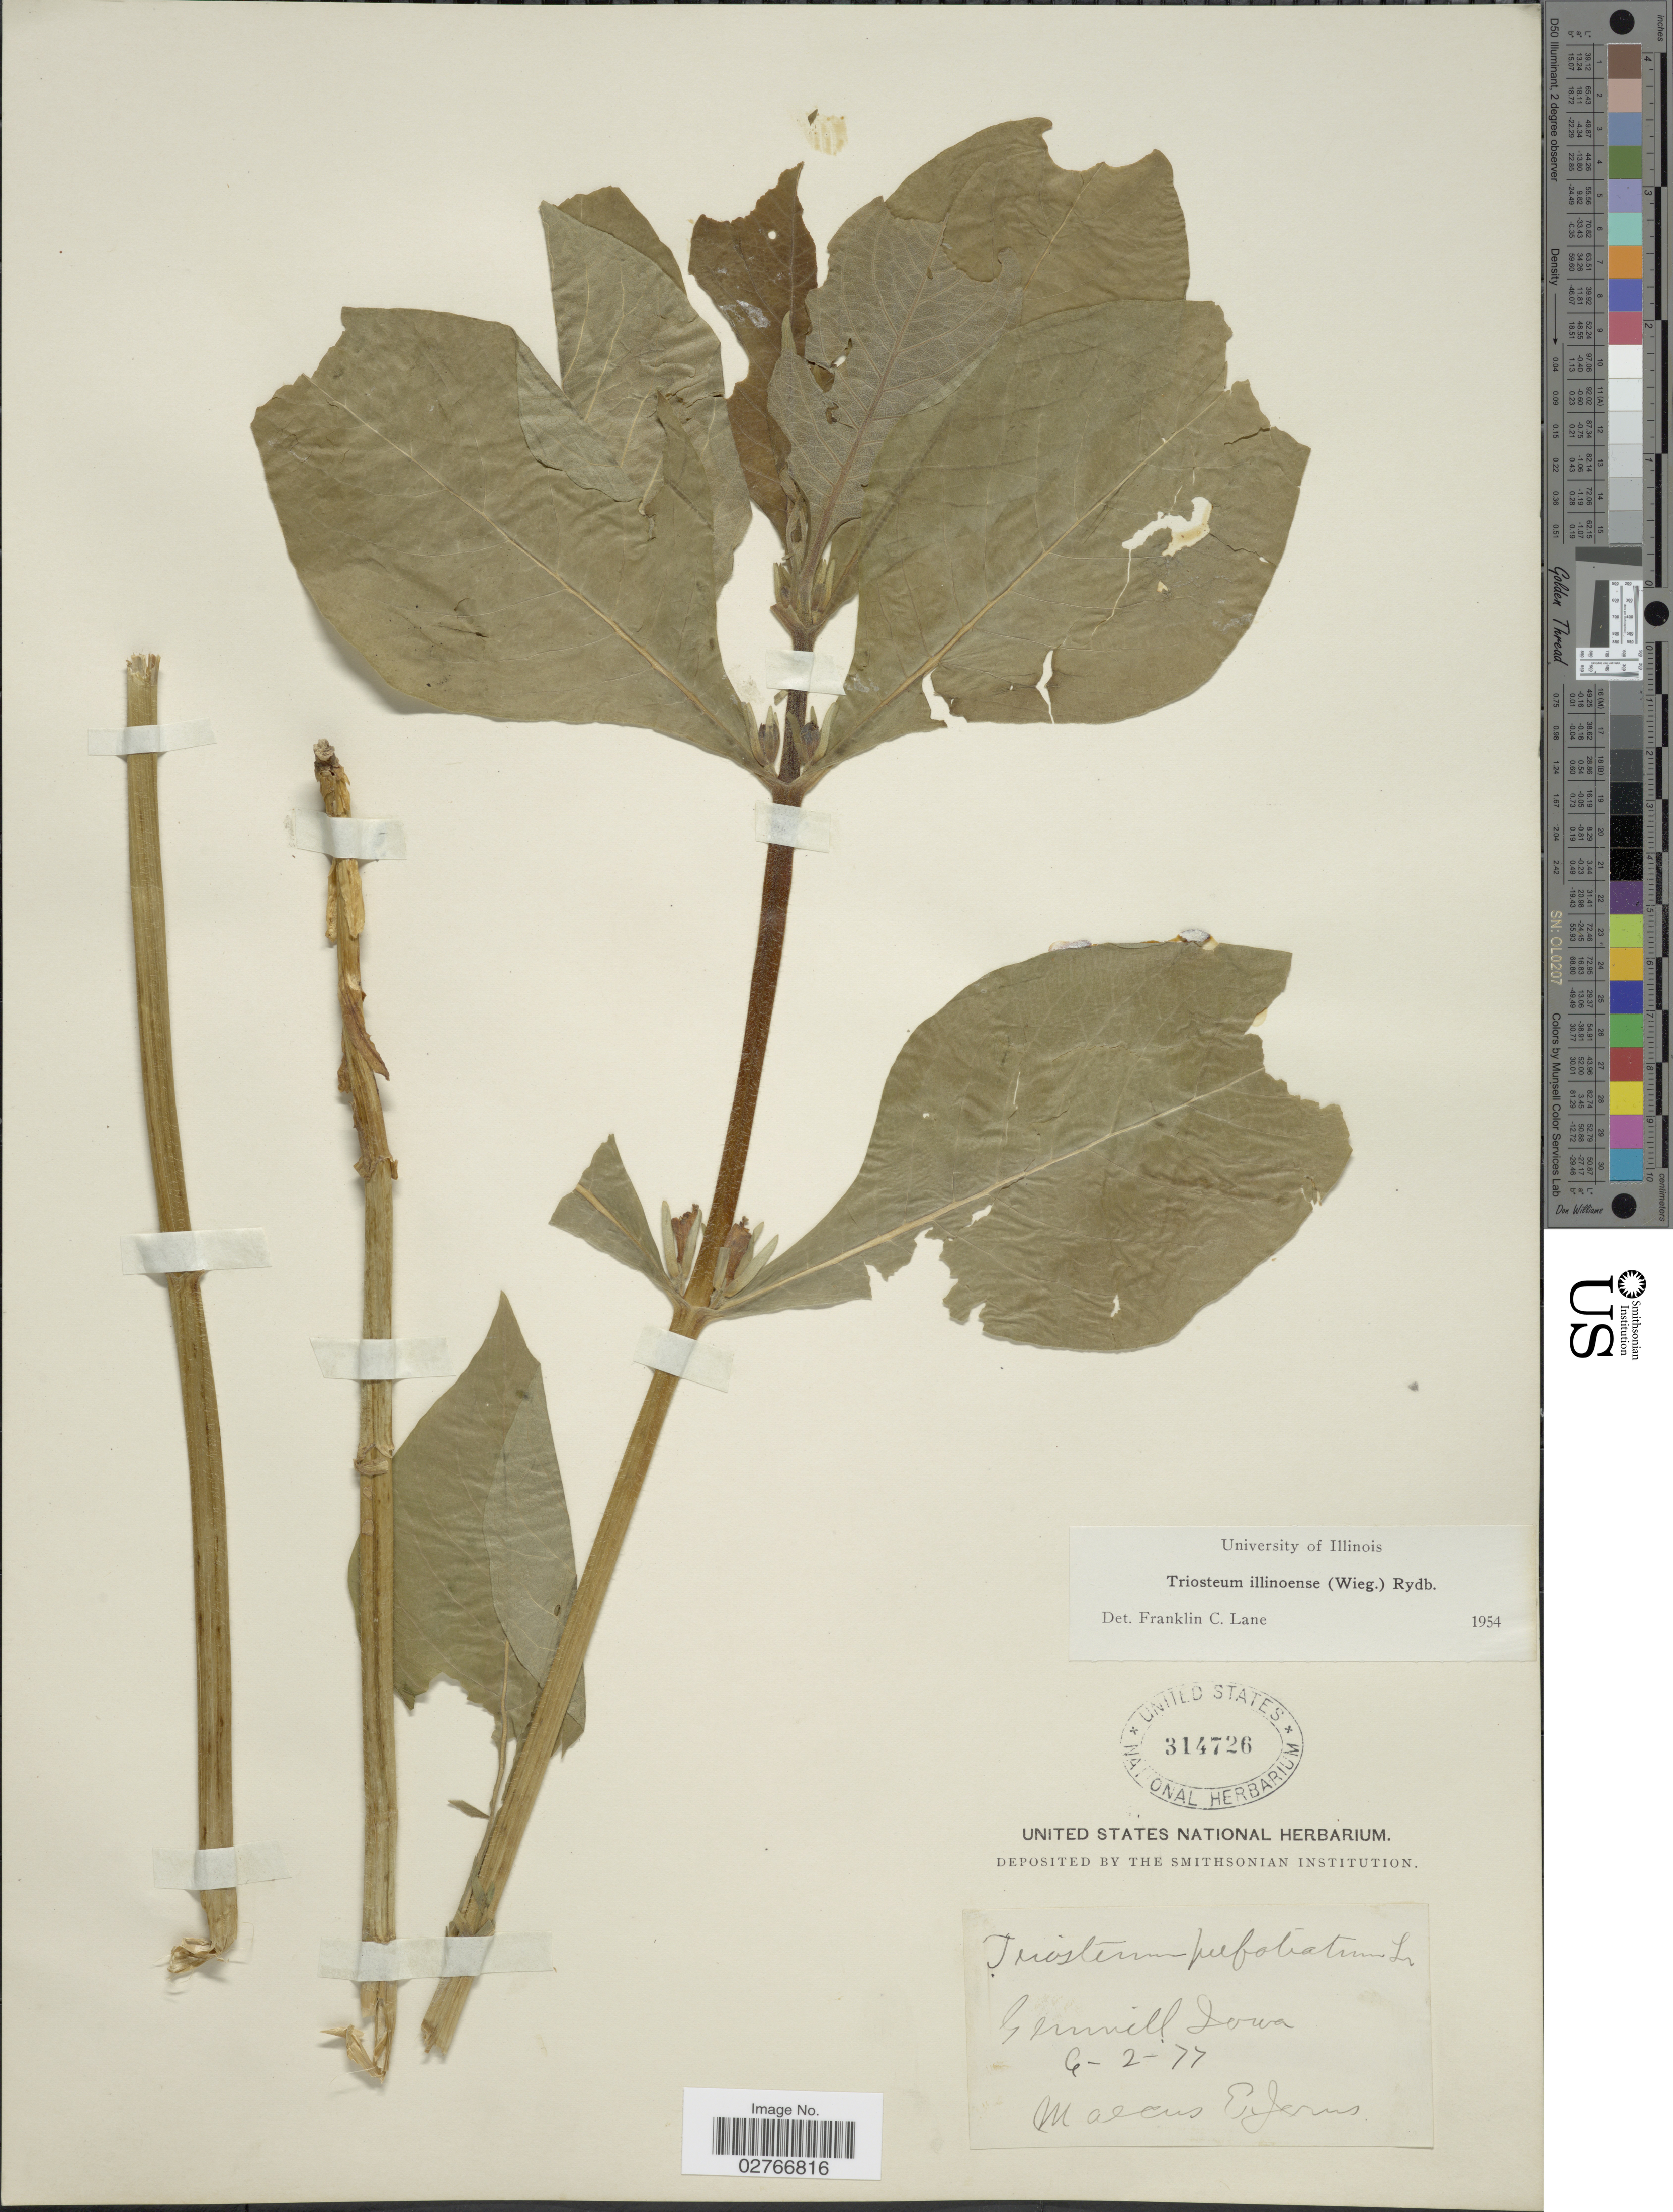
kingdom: Plantae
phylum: Tracheophyta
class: Magnoliopsida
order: Dipsacales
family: Caprifoliaceae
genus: Triosteum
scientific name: Triosteum illinoense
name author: (Wiegand) Rydb.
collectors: M. E. Jones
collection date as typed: Transcribed d/m/y: 2/6/77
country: United States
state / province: Iowa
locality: Grinnell.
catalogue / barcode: US 314726